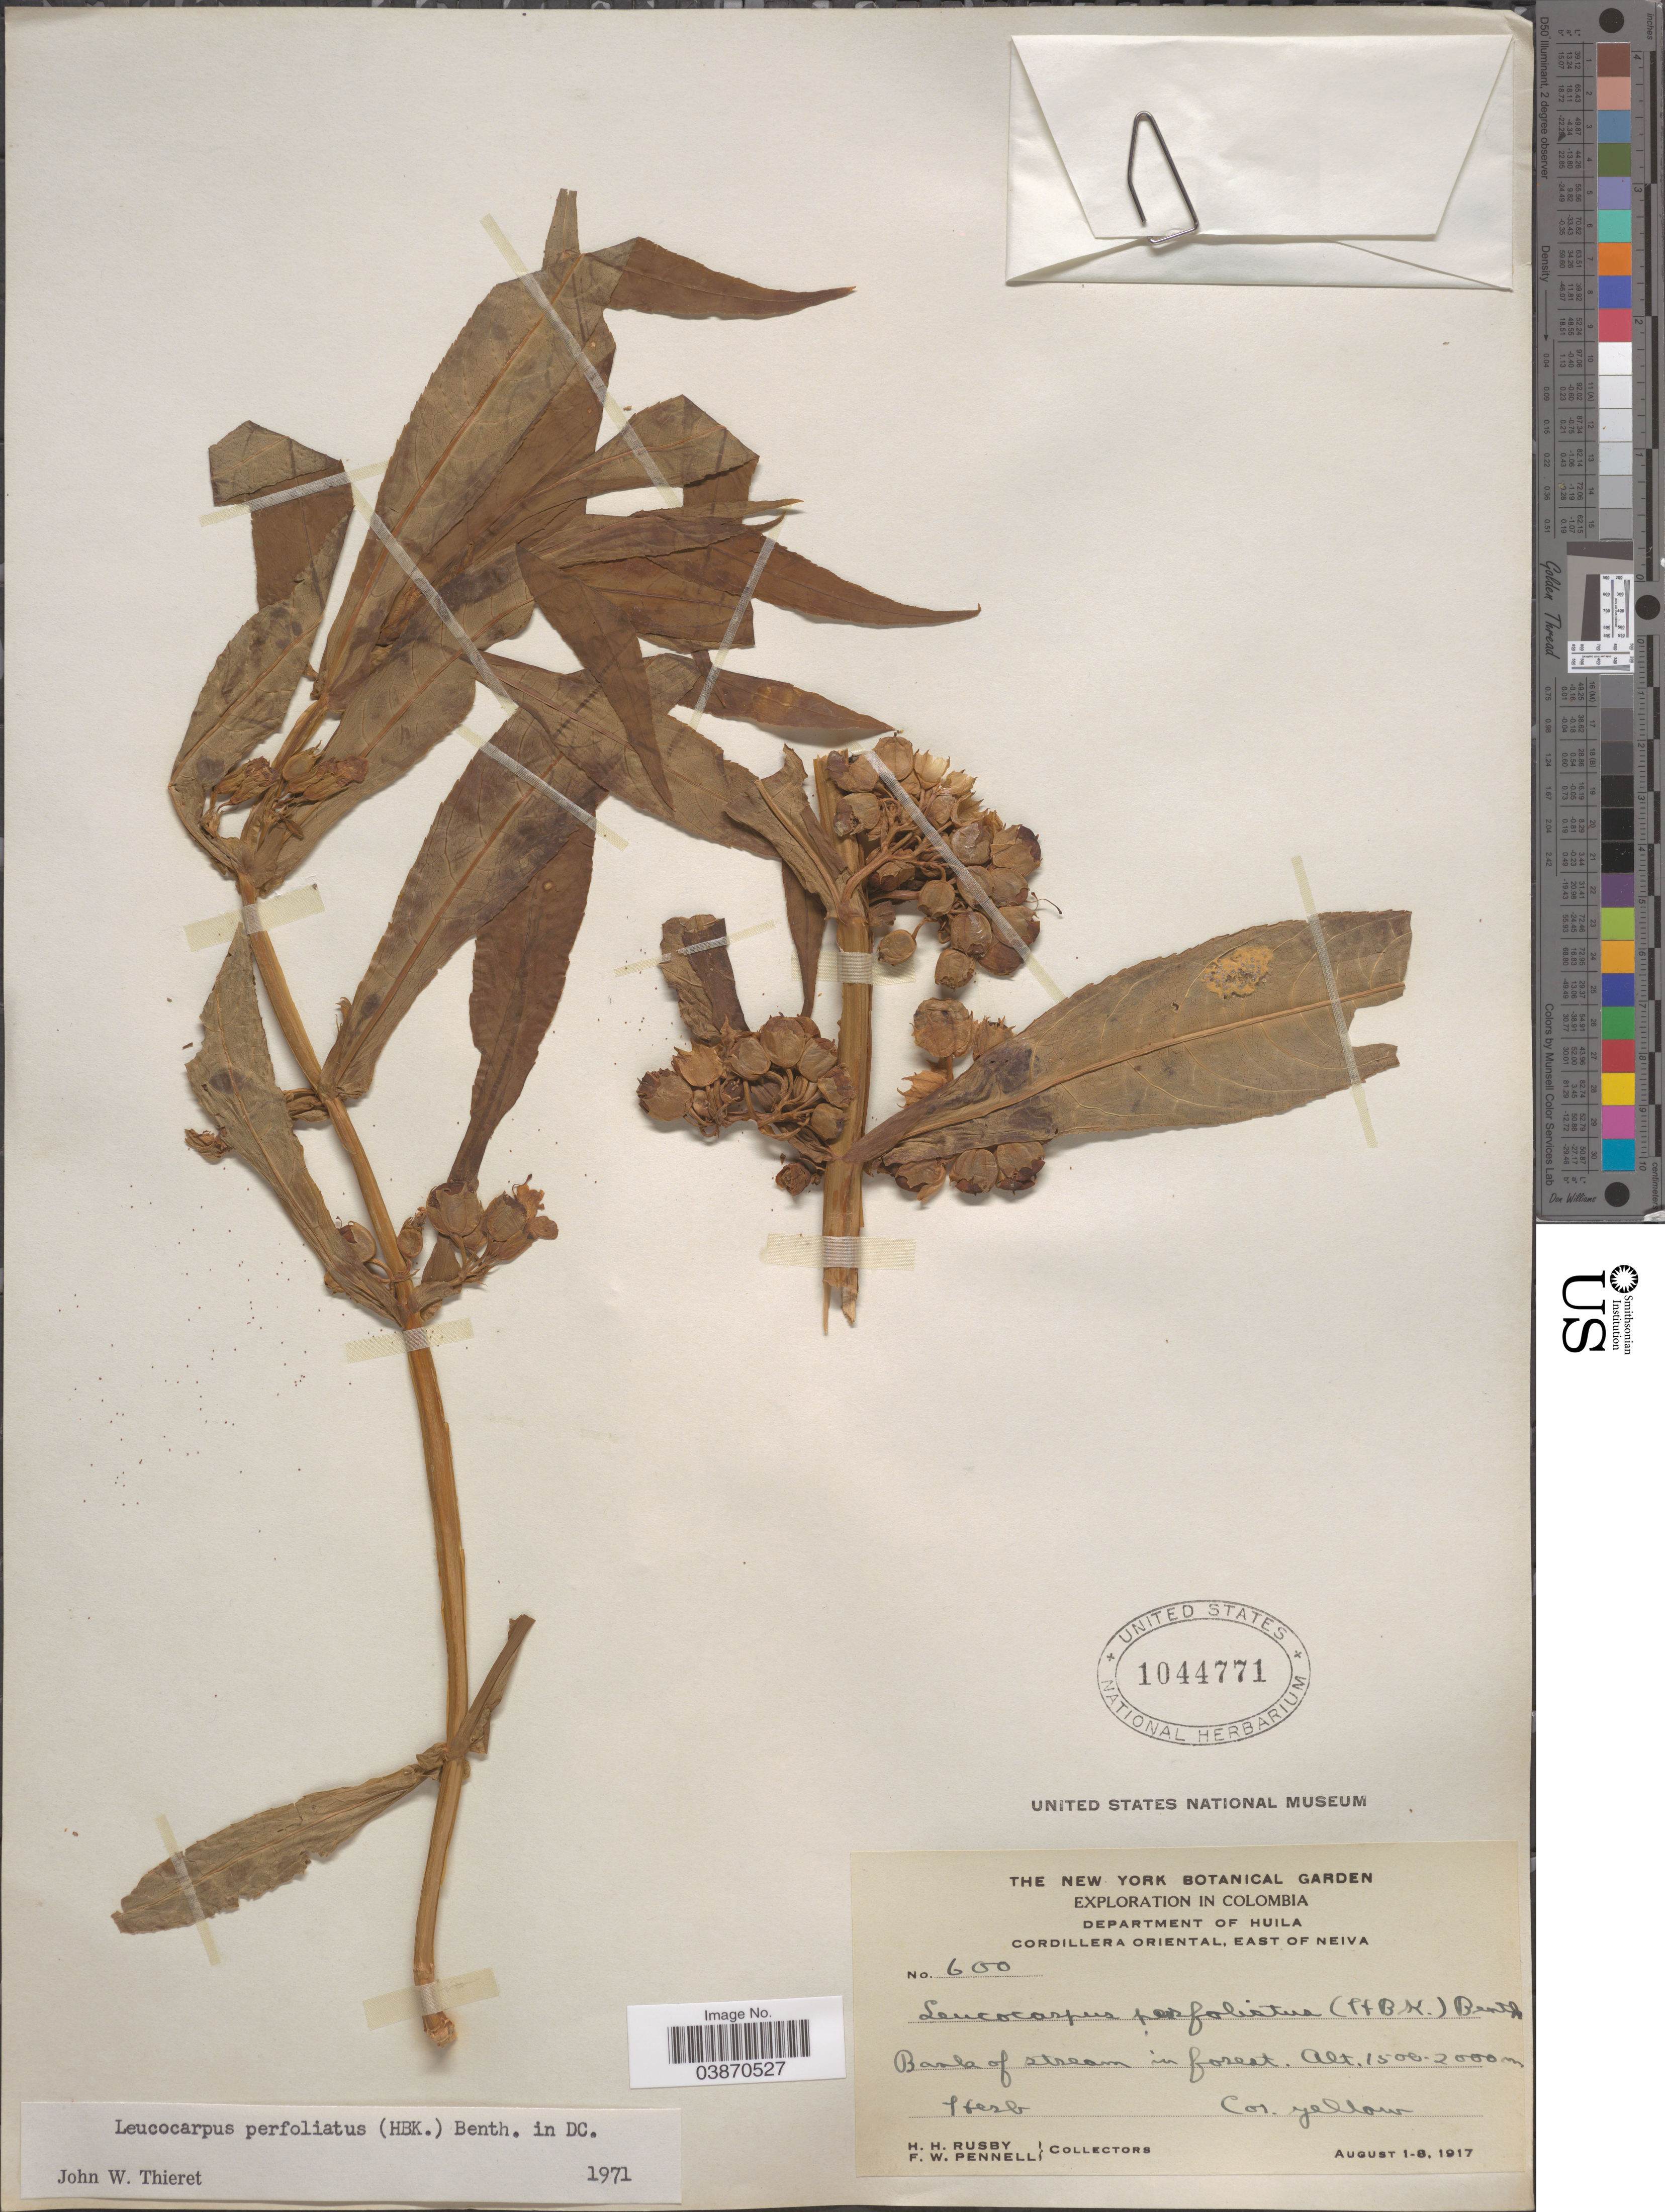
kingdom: Plantae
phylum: Tracheophyta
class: Magnoliopsida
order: Lamiales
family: Phrymaceae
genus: Leucocarpus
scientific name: Leucocarpus perfoliatus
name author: (Kunth) Benth.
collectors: H. H. Rusby & F. W. Pennell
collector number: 600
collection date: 1917-08-01/1917-08-08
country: Colombia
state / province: Huila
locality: Department of Huila. Cordillera Oriental, East of Neiva.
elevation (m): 1500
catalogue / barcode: US 1044771